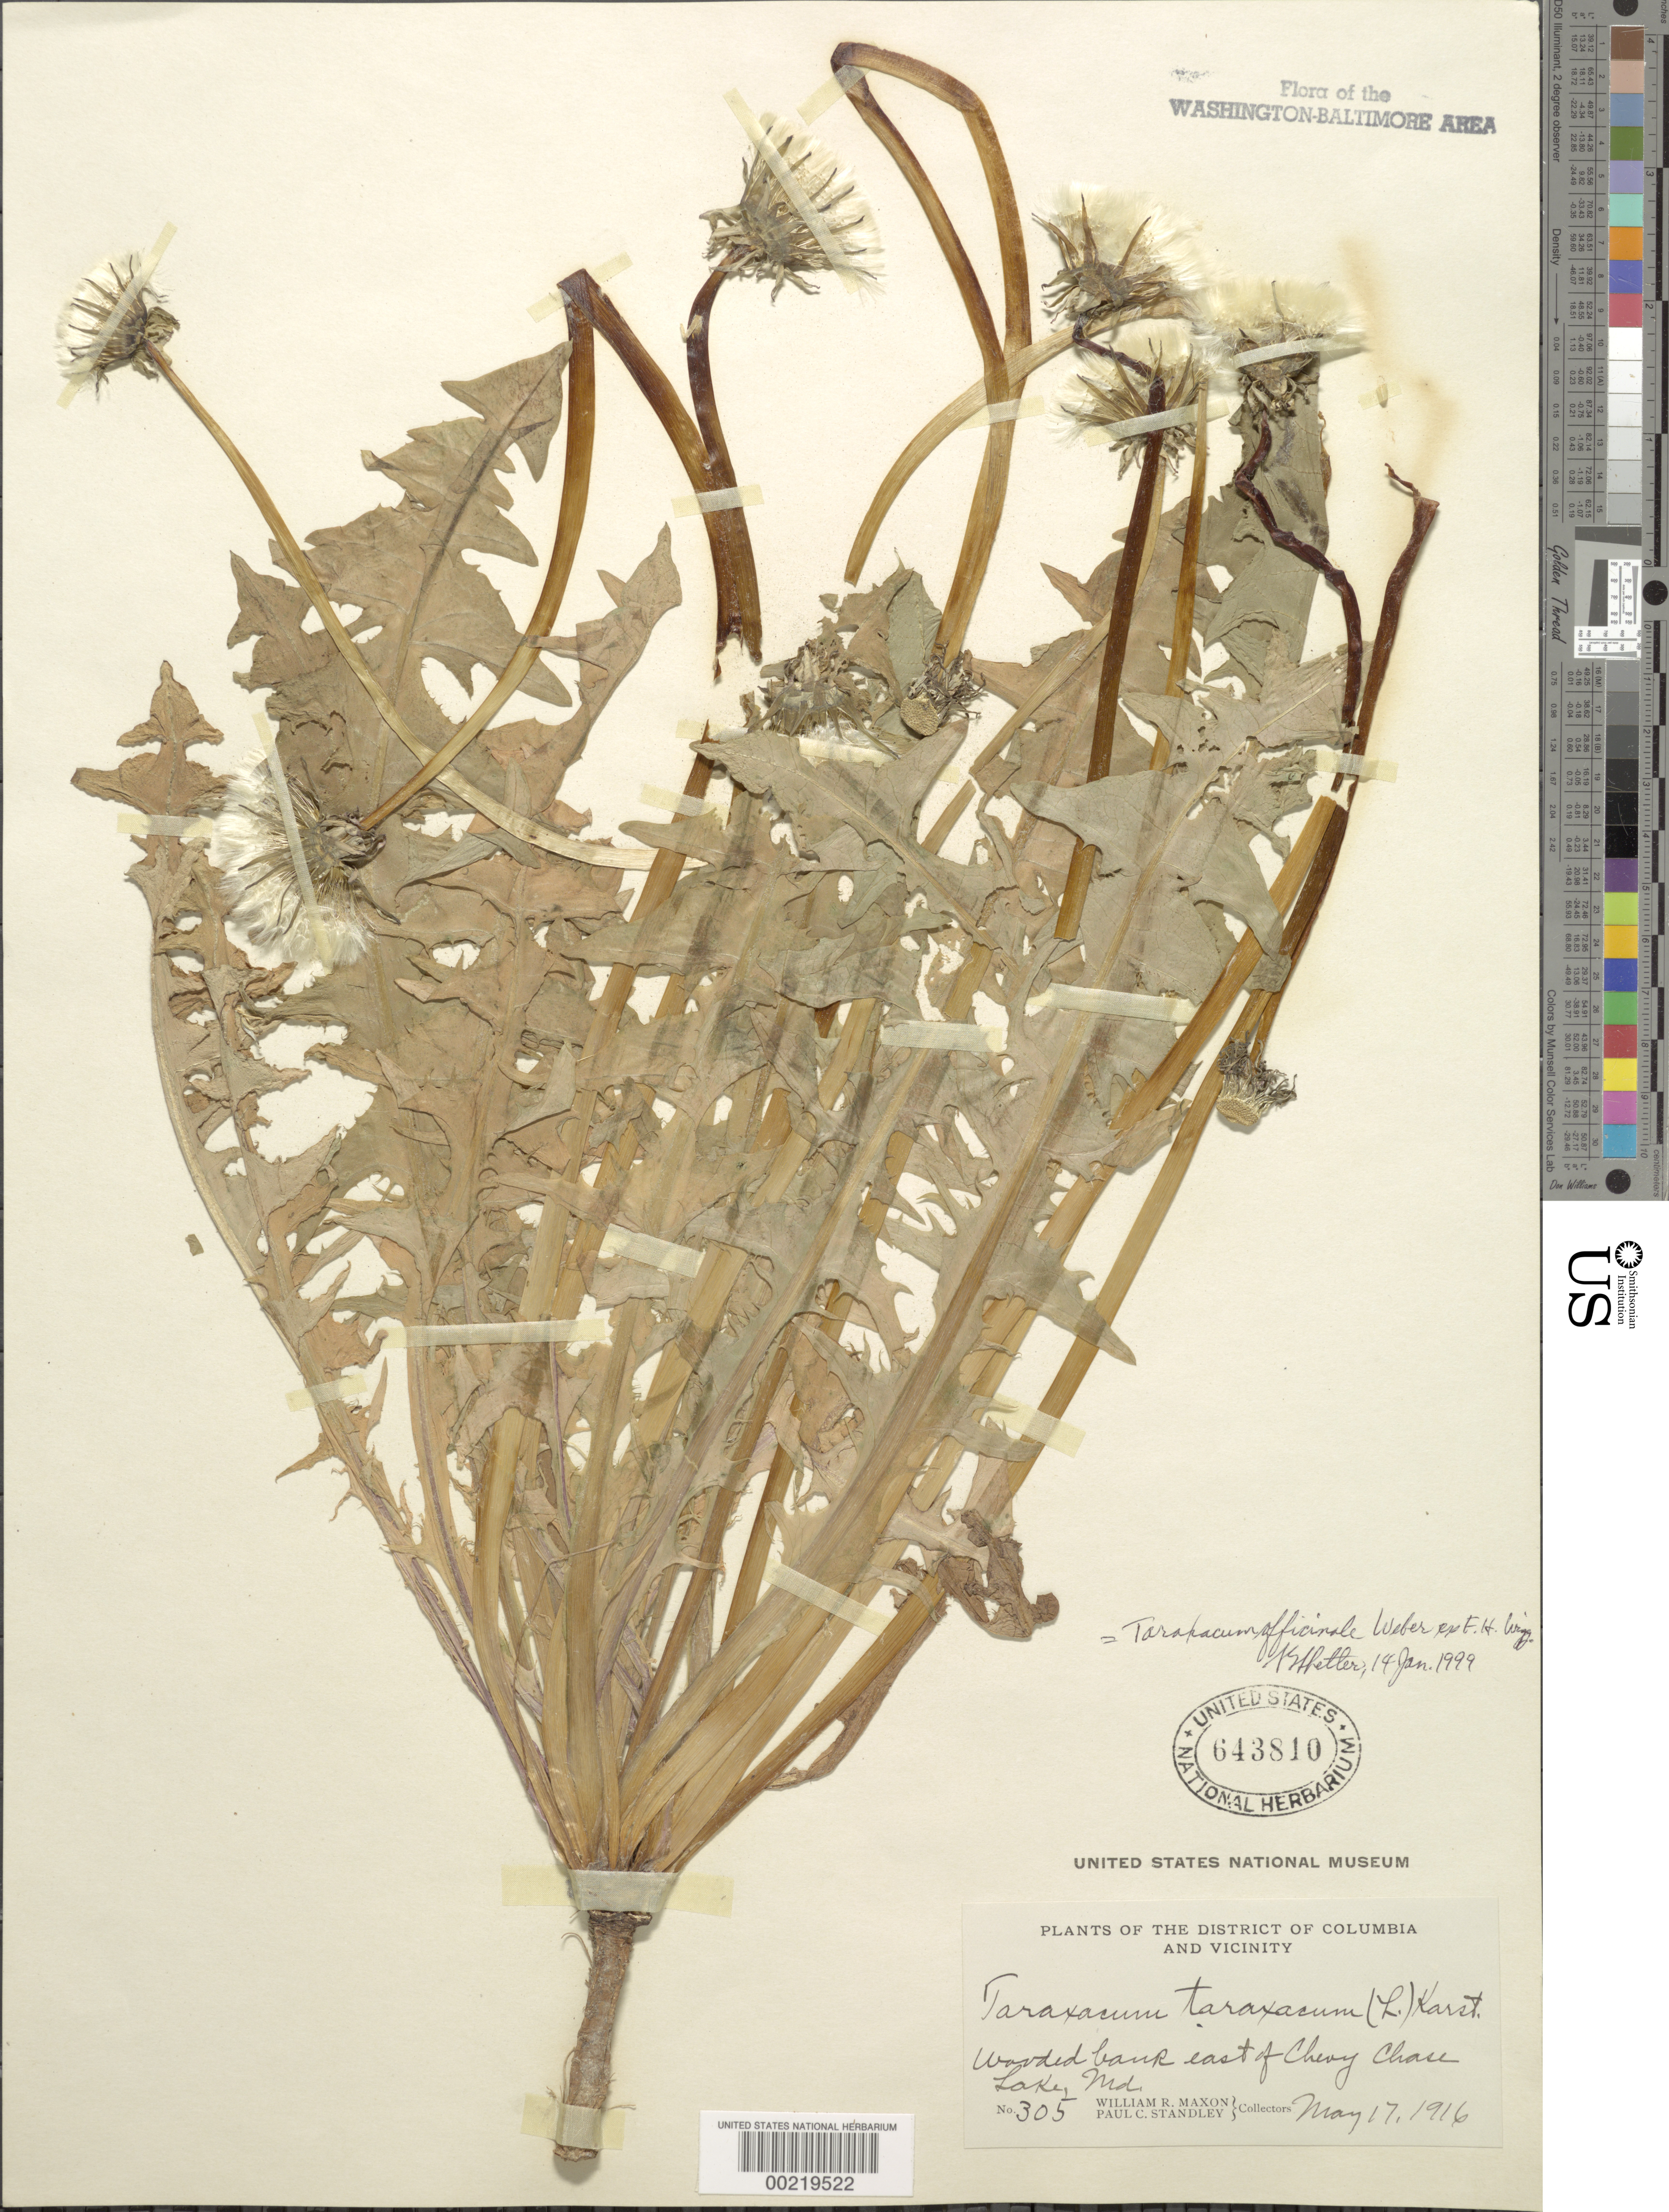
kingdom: Plantae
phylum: Tracheophyta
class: Magnoliopsida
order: Asterales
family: Asteraceae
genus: Taraxacum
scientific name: Taraxacum officinale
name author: G.H. Weber ex F.H. Wigg.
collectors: W. R. Maxon & P. C. Standley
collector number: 305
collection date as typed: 17 May 1916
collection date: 1916-05-17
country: United States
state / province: Maryland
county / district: Montgomery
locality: East of Chevy Chase Lake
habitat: Wooded bank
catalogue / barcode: US 643810